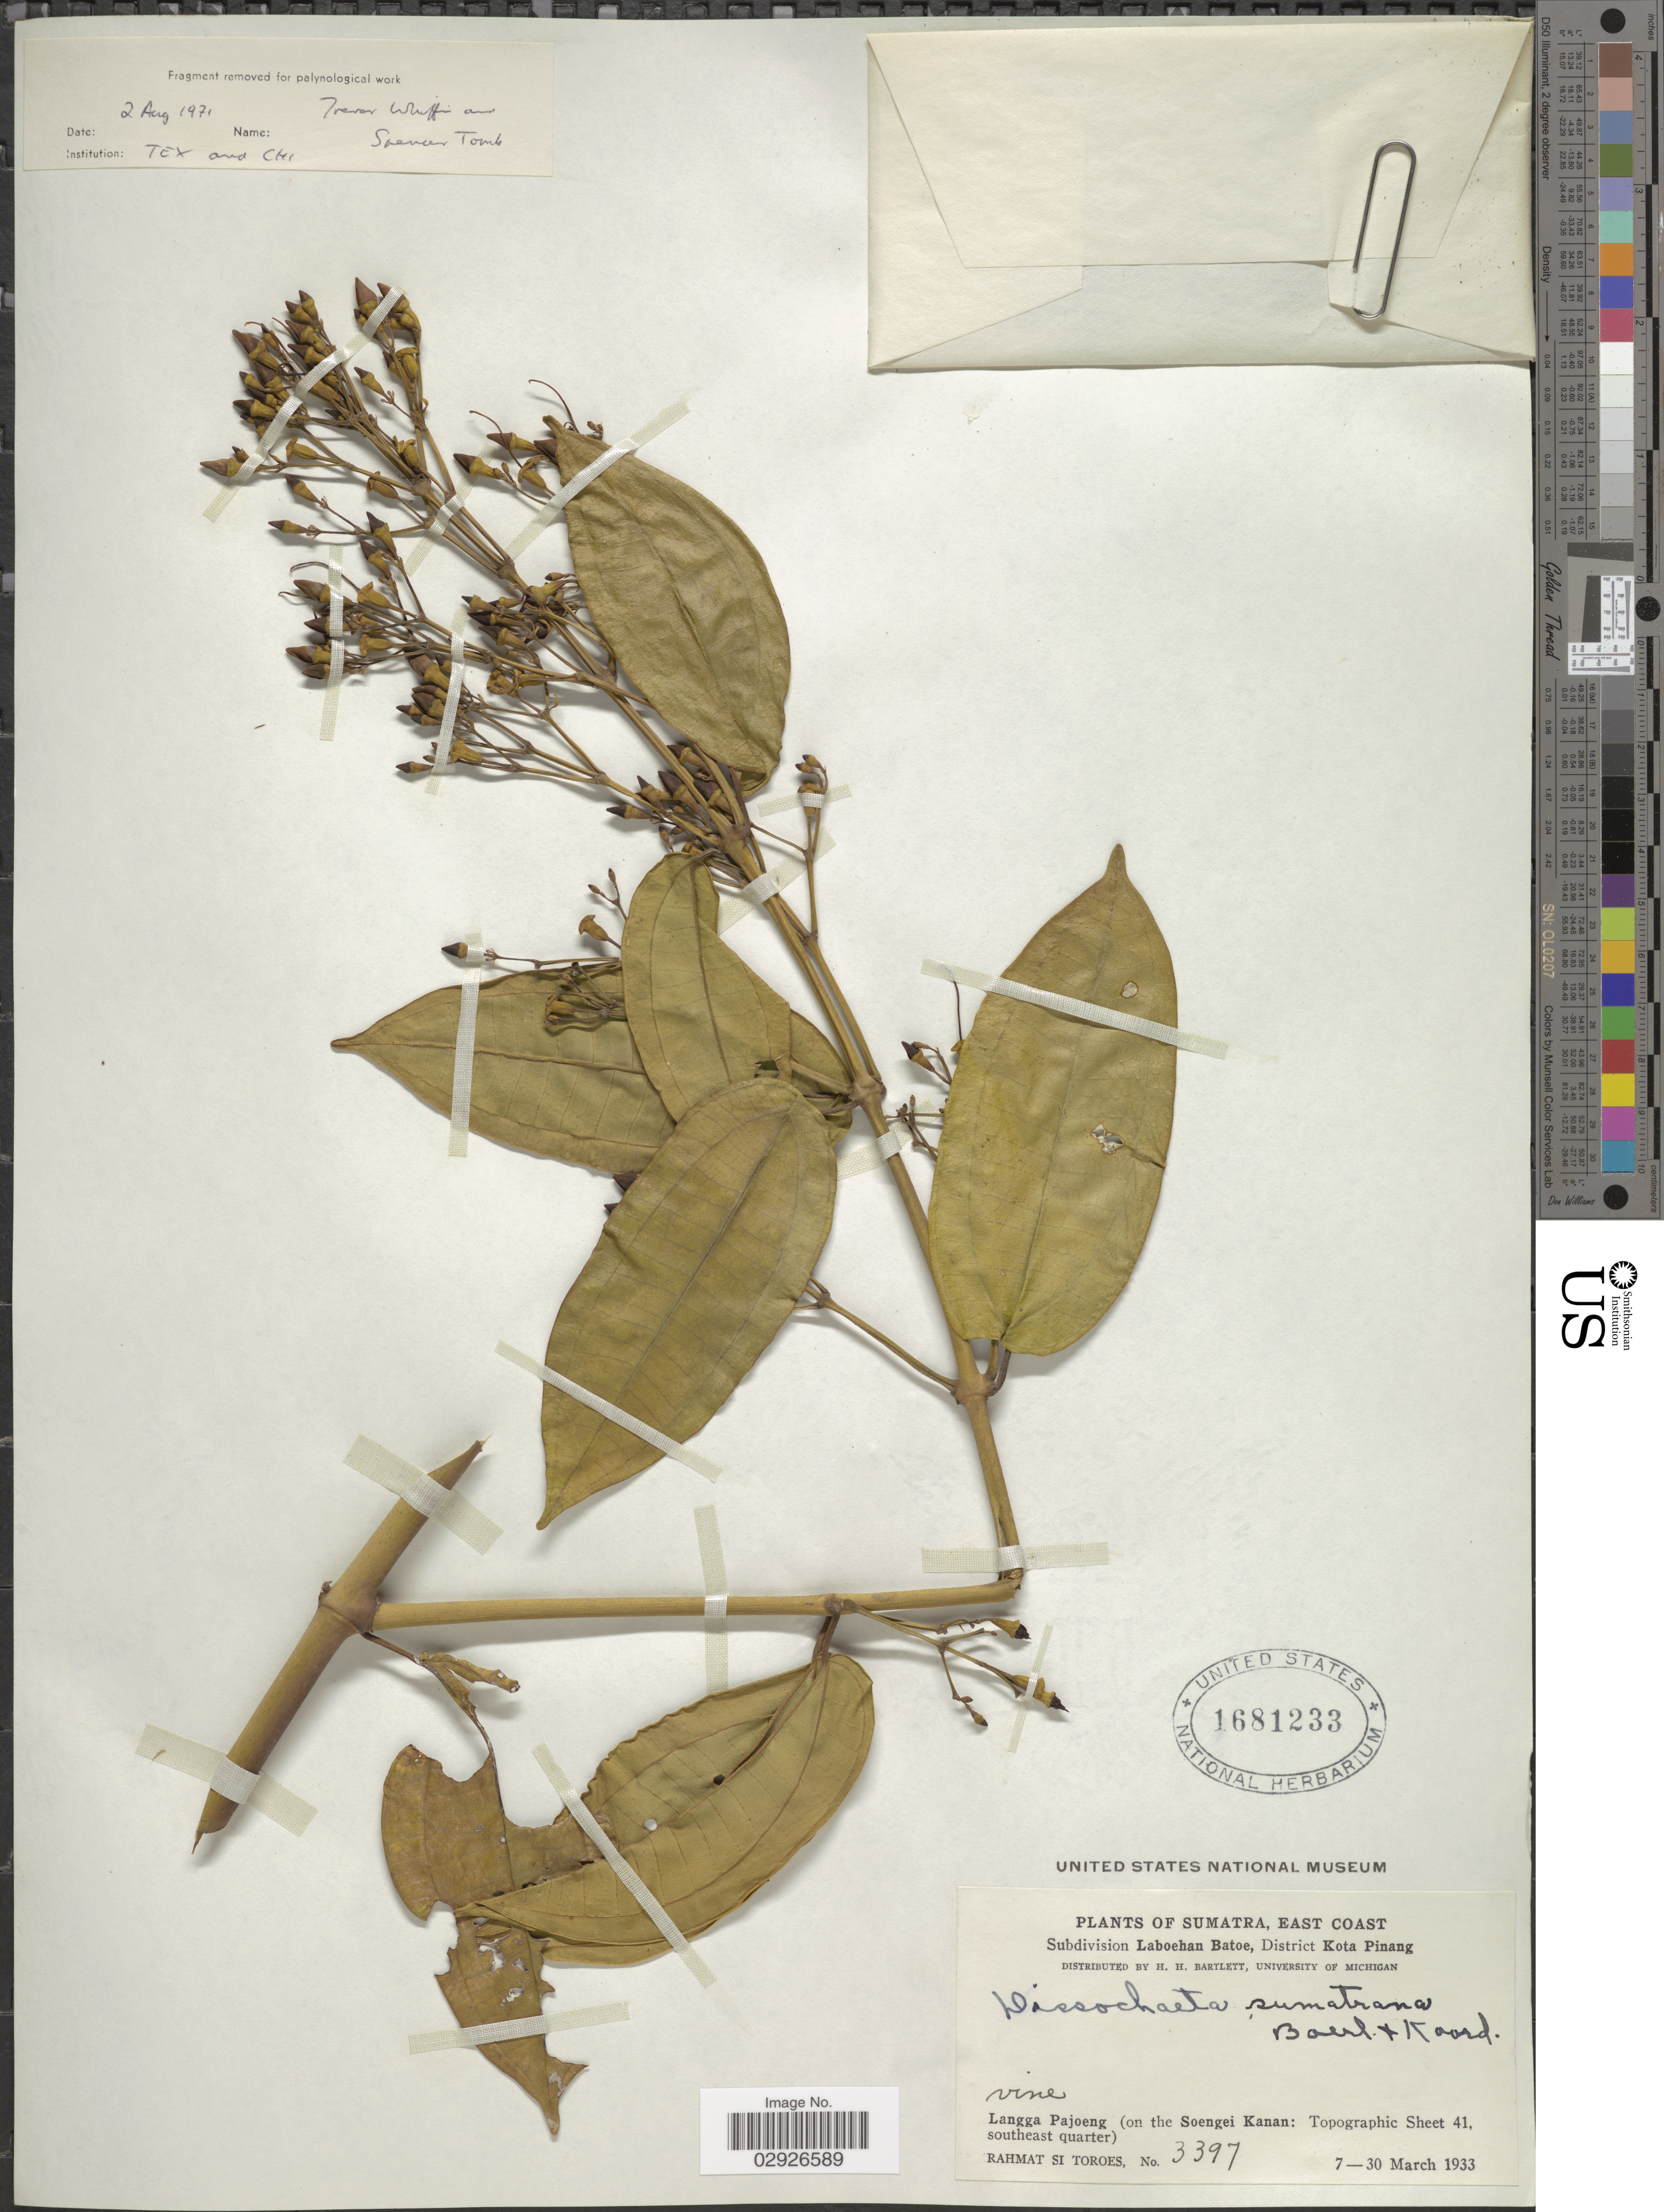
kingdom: Plantae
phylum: Tracheophyta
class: Magnoliopsida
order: Myrtales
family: Melastomataceae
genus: Dissochaeta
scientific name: Dissochaeta sumatrana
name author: Boerl. & Koord.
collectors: Rahmat Si Boeea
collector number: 3397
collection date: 1933-03-07/1933-03-30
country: Indonesia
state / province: Sumatra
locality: East Coast. Subdivision Batoe, District Kota Pinang. Langga Pajoeng (on the Soengei Kanan: Topographic Sheet 41, southeast quarter).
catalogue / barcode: US 1681233